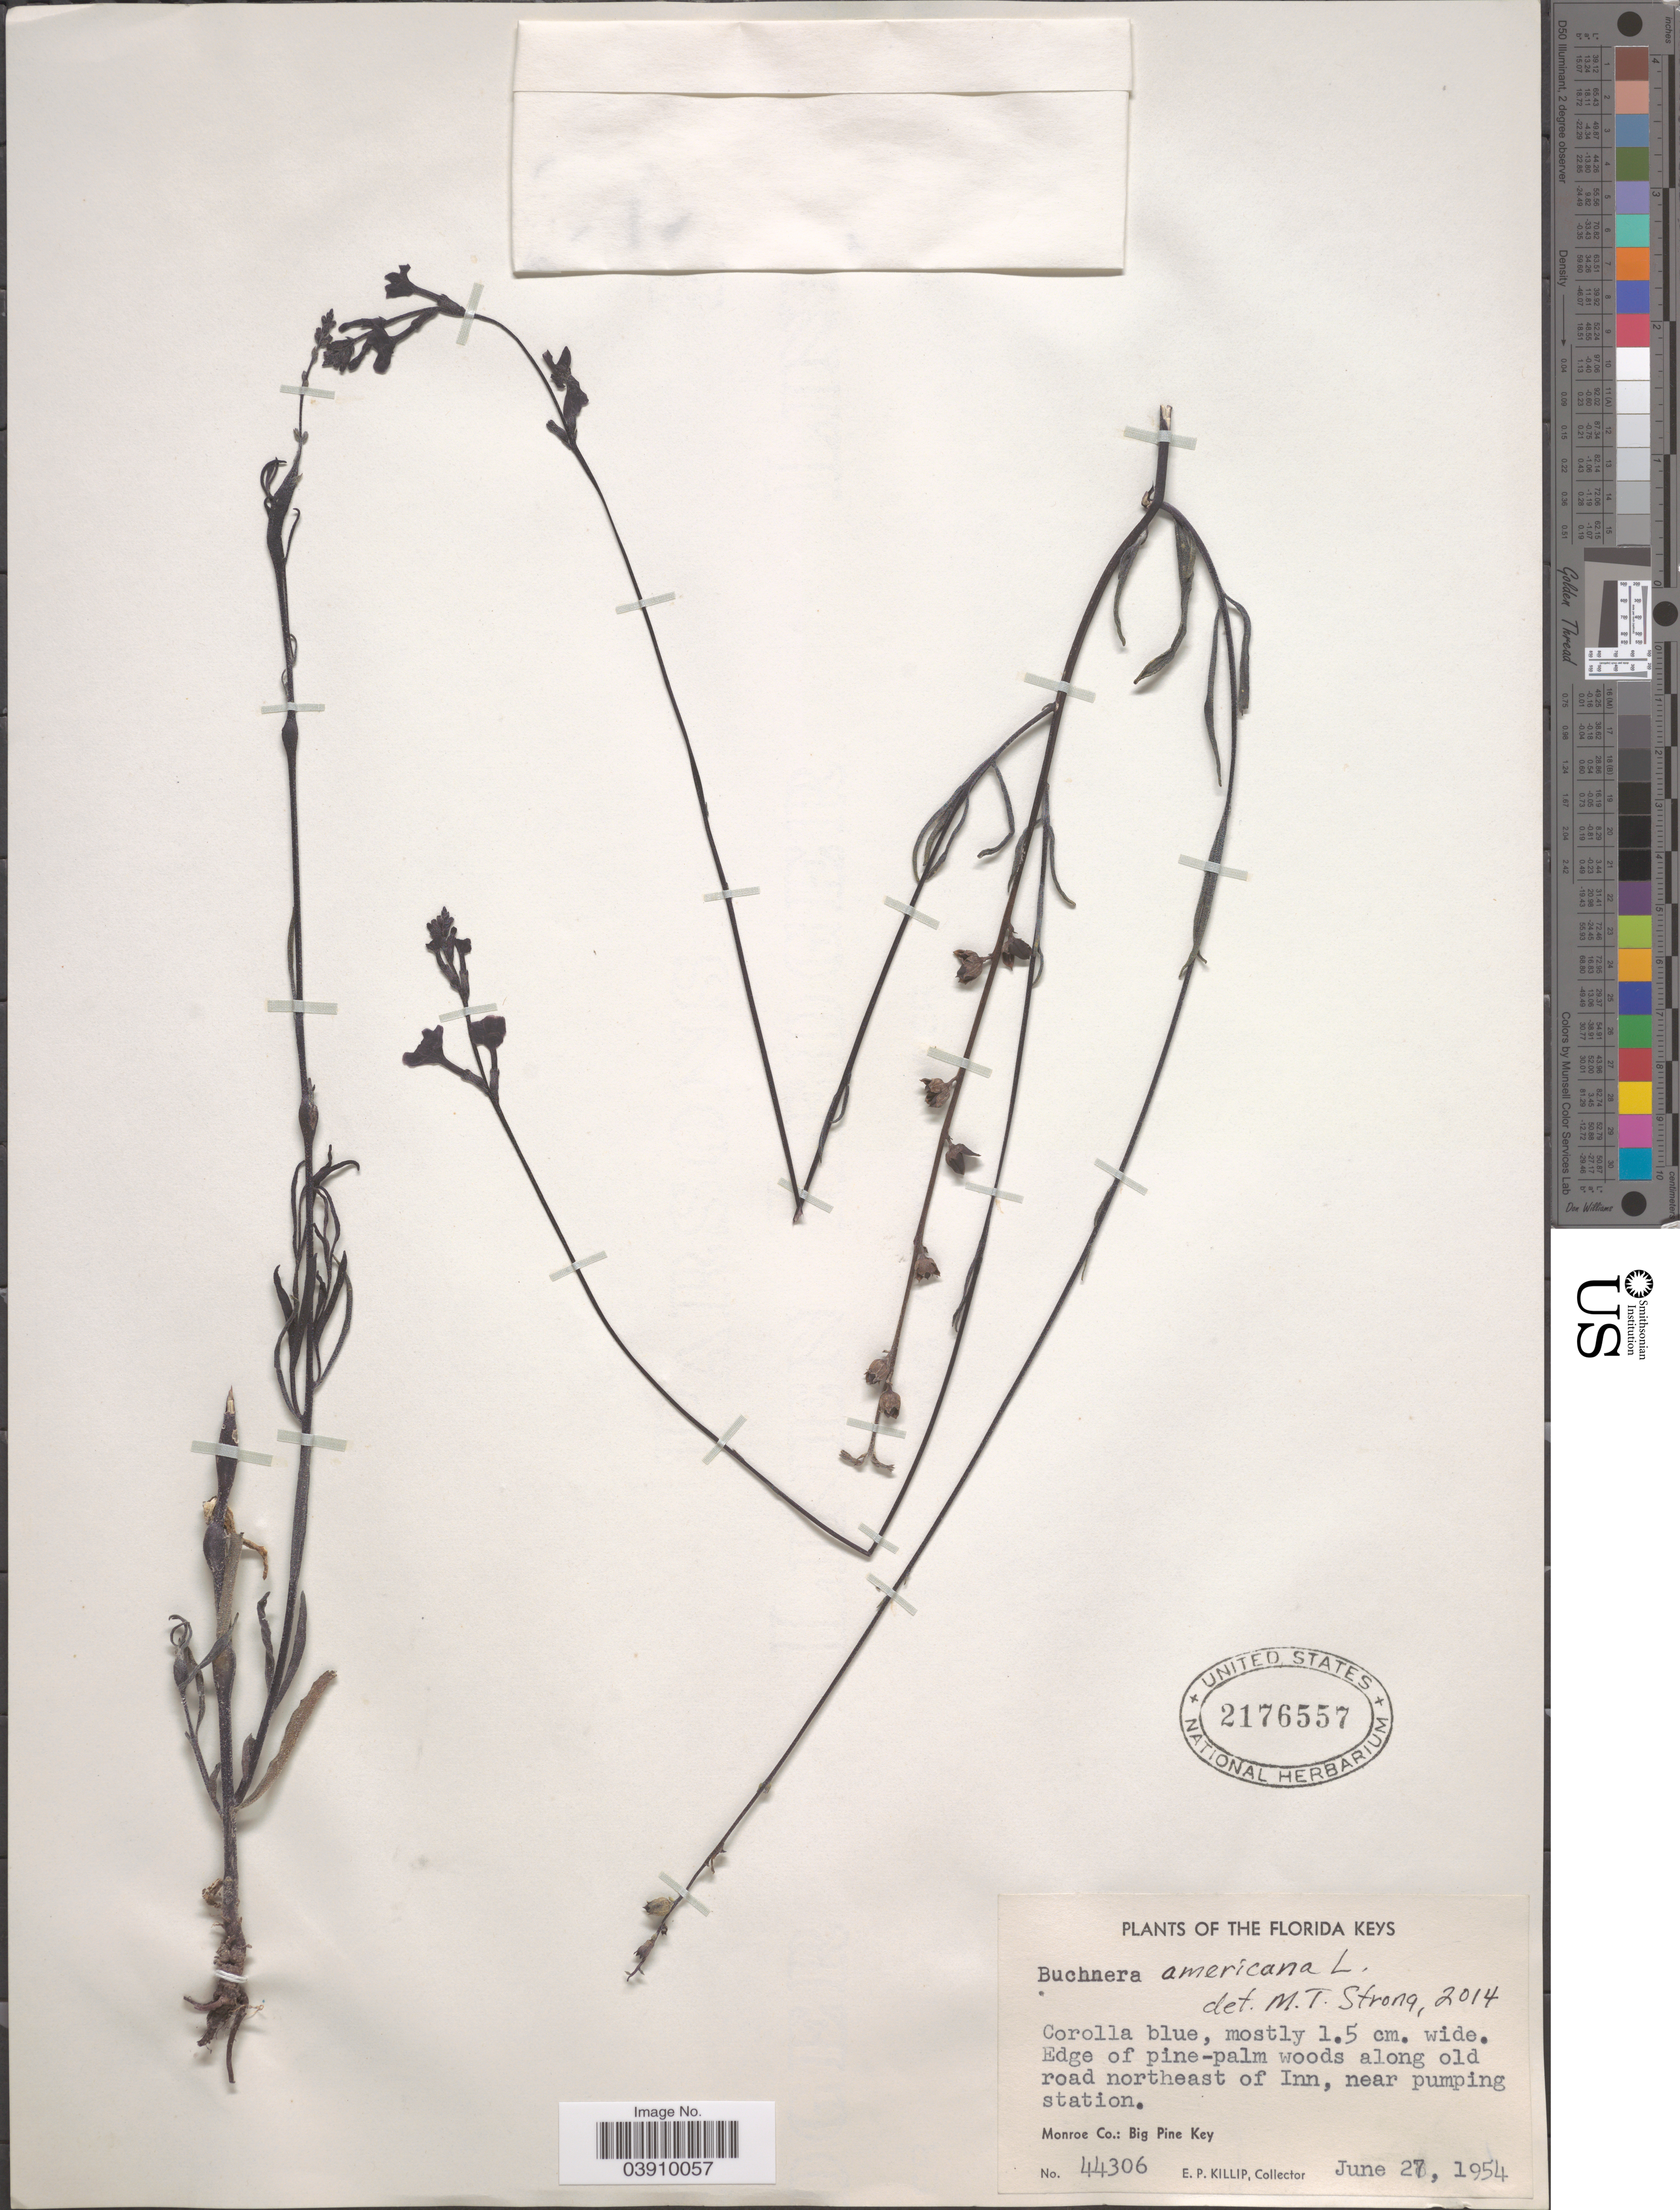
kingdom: Plantae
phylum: Tracheophyta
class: Magnoliopsida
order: Lamiales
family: Orobanchaceae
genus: Buchnera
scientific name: Buchnera americana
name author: L.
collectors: E. P. Killip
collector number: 44306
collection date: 1954-06-27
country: United States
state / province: Florida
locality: Florida Keys. Edge of pine-palm woods along old road northeast of Inn, near pumping station. Monroe Co.: Big Pine Key.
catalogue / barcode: US 2176557